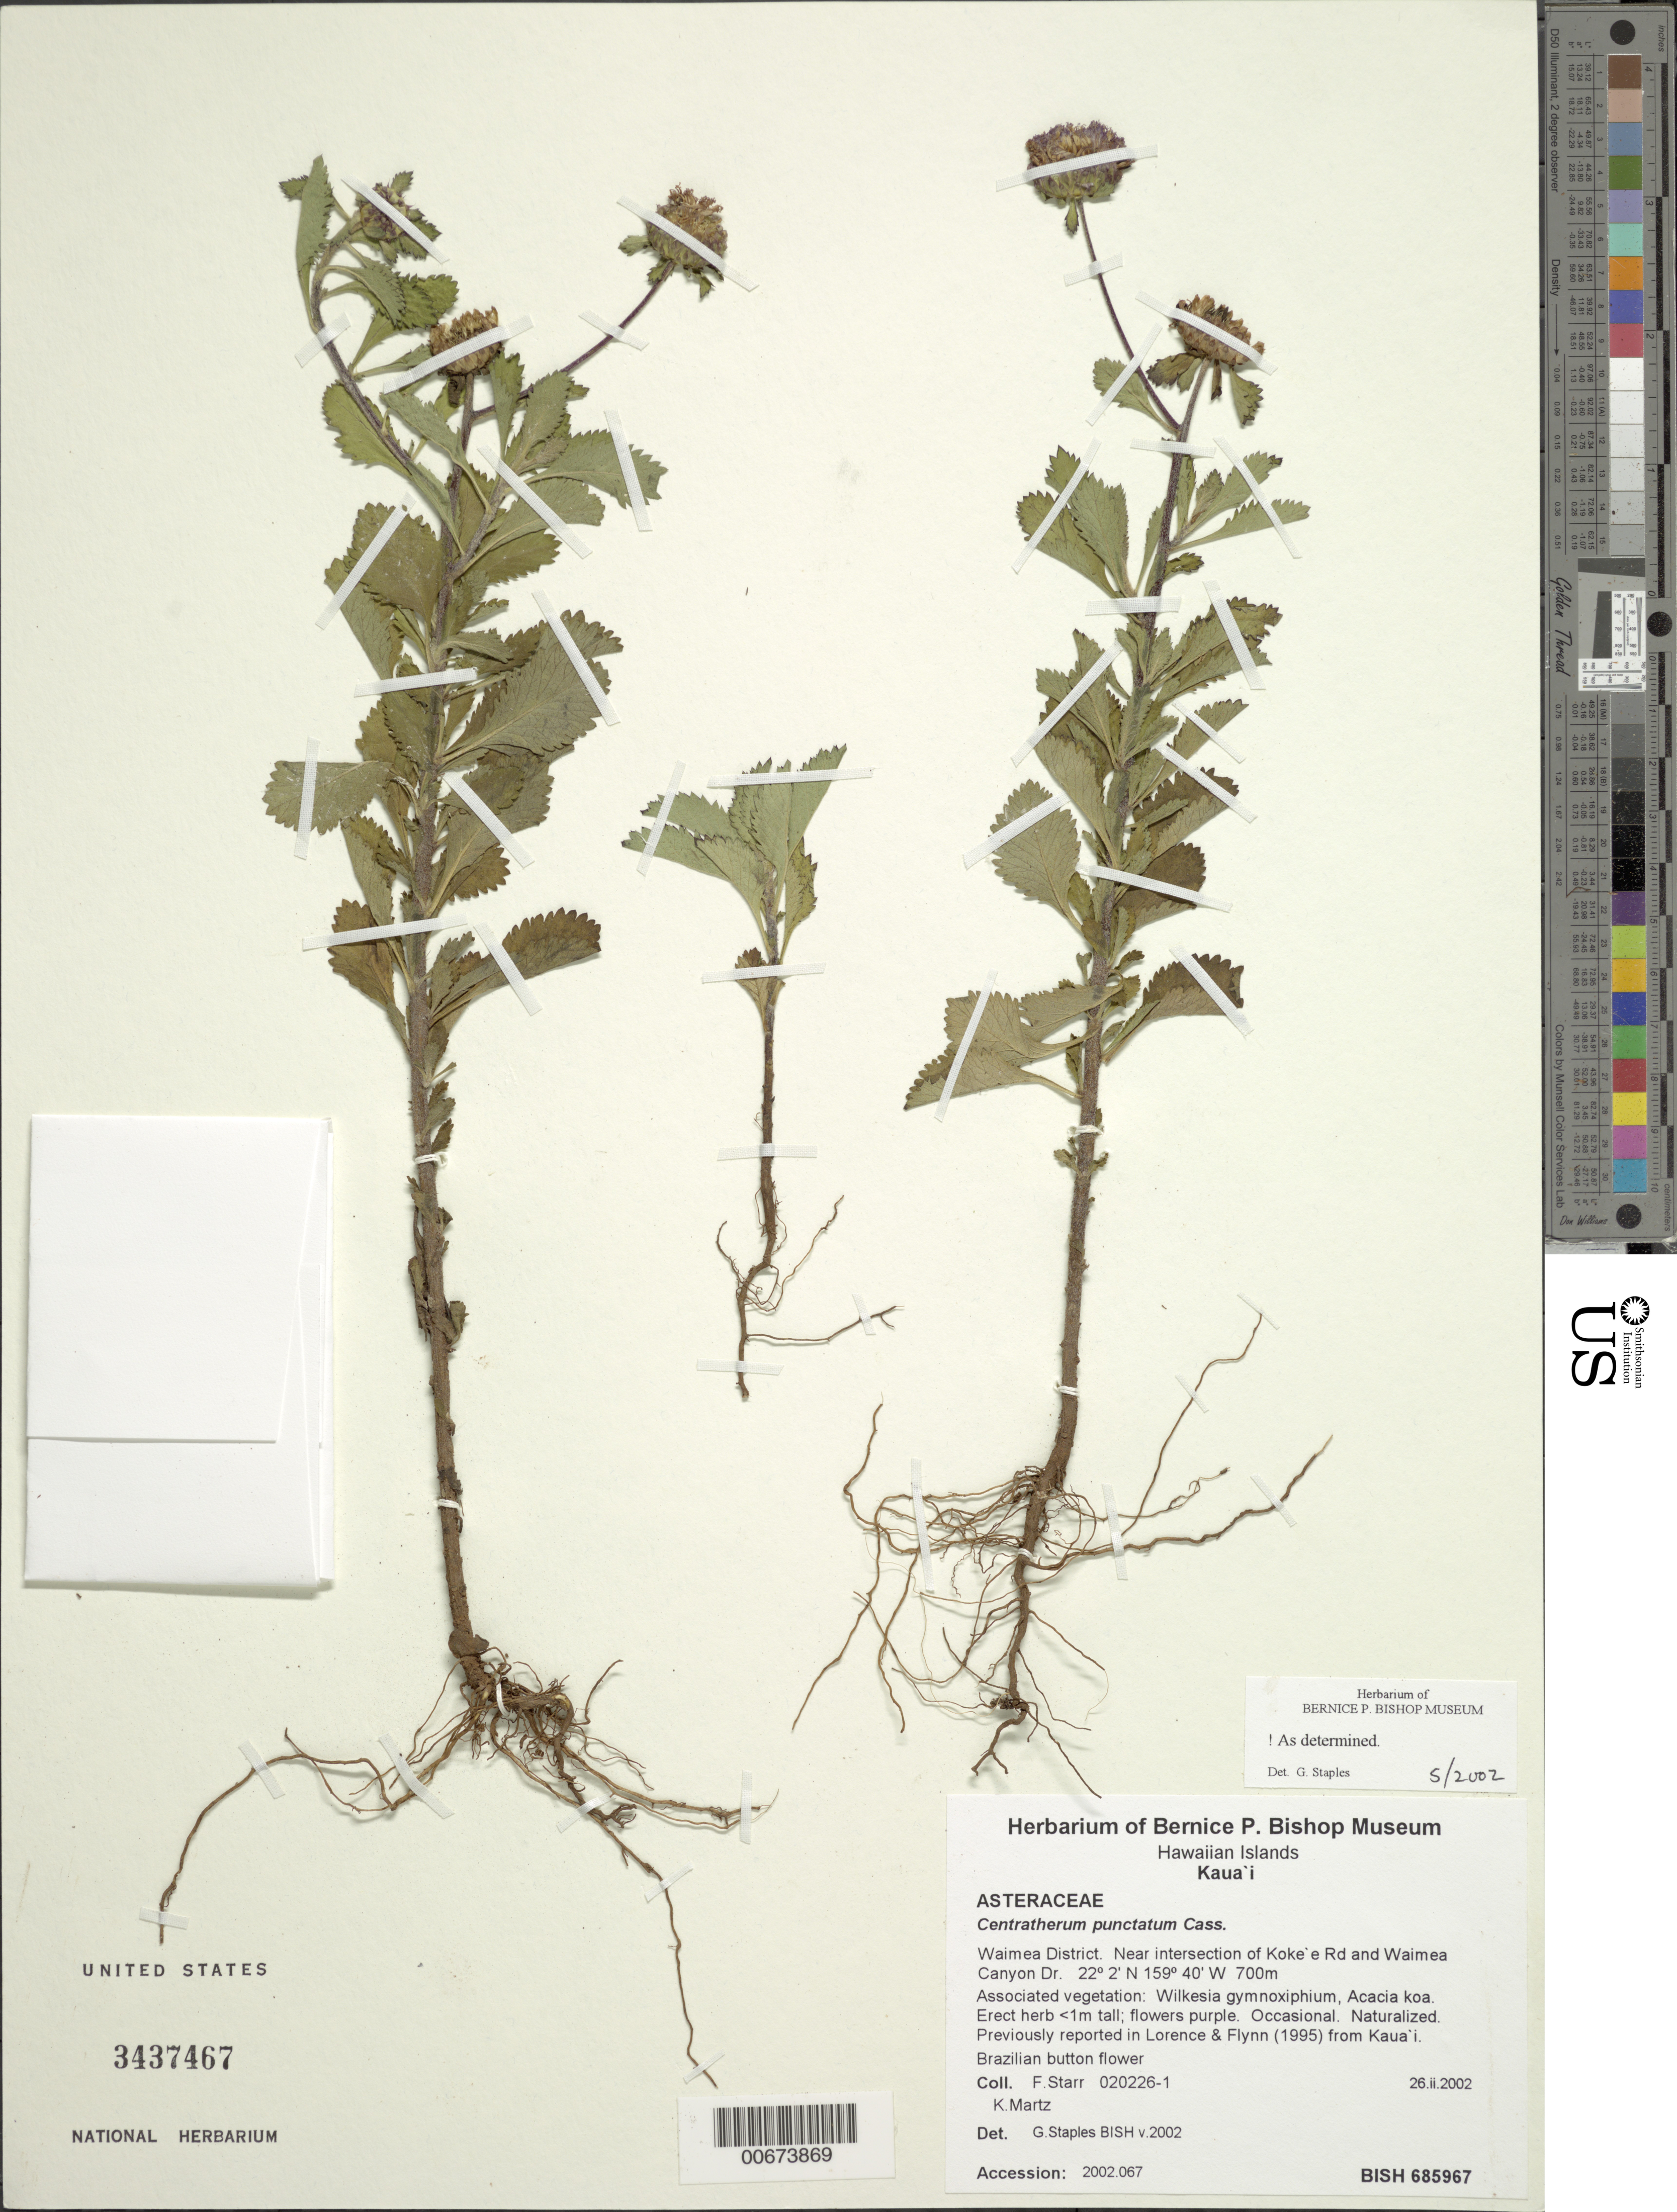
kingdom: Plantae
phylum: Tracheophyta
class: Magnoliopsida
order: Asterales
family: Asteraceae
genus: Centratherum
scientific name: Centratherum punctatum subsp. punctatum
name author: Cass.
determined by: Staples, G. W.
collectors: F. Starr & K. Martz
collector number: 020226-1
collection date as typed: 26 Feb 2002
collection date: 2002-02-26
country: United States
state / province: Hawaii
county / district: Kauai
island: Kaua'i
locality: Waimea District, near intersection of Koke'e Rd and Waimea Canyon Dr.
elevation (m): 700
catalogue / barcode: US 3437467